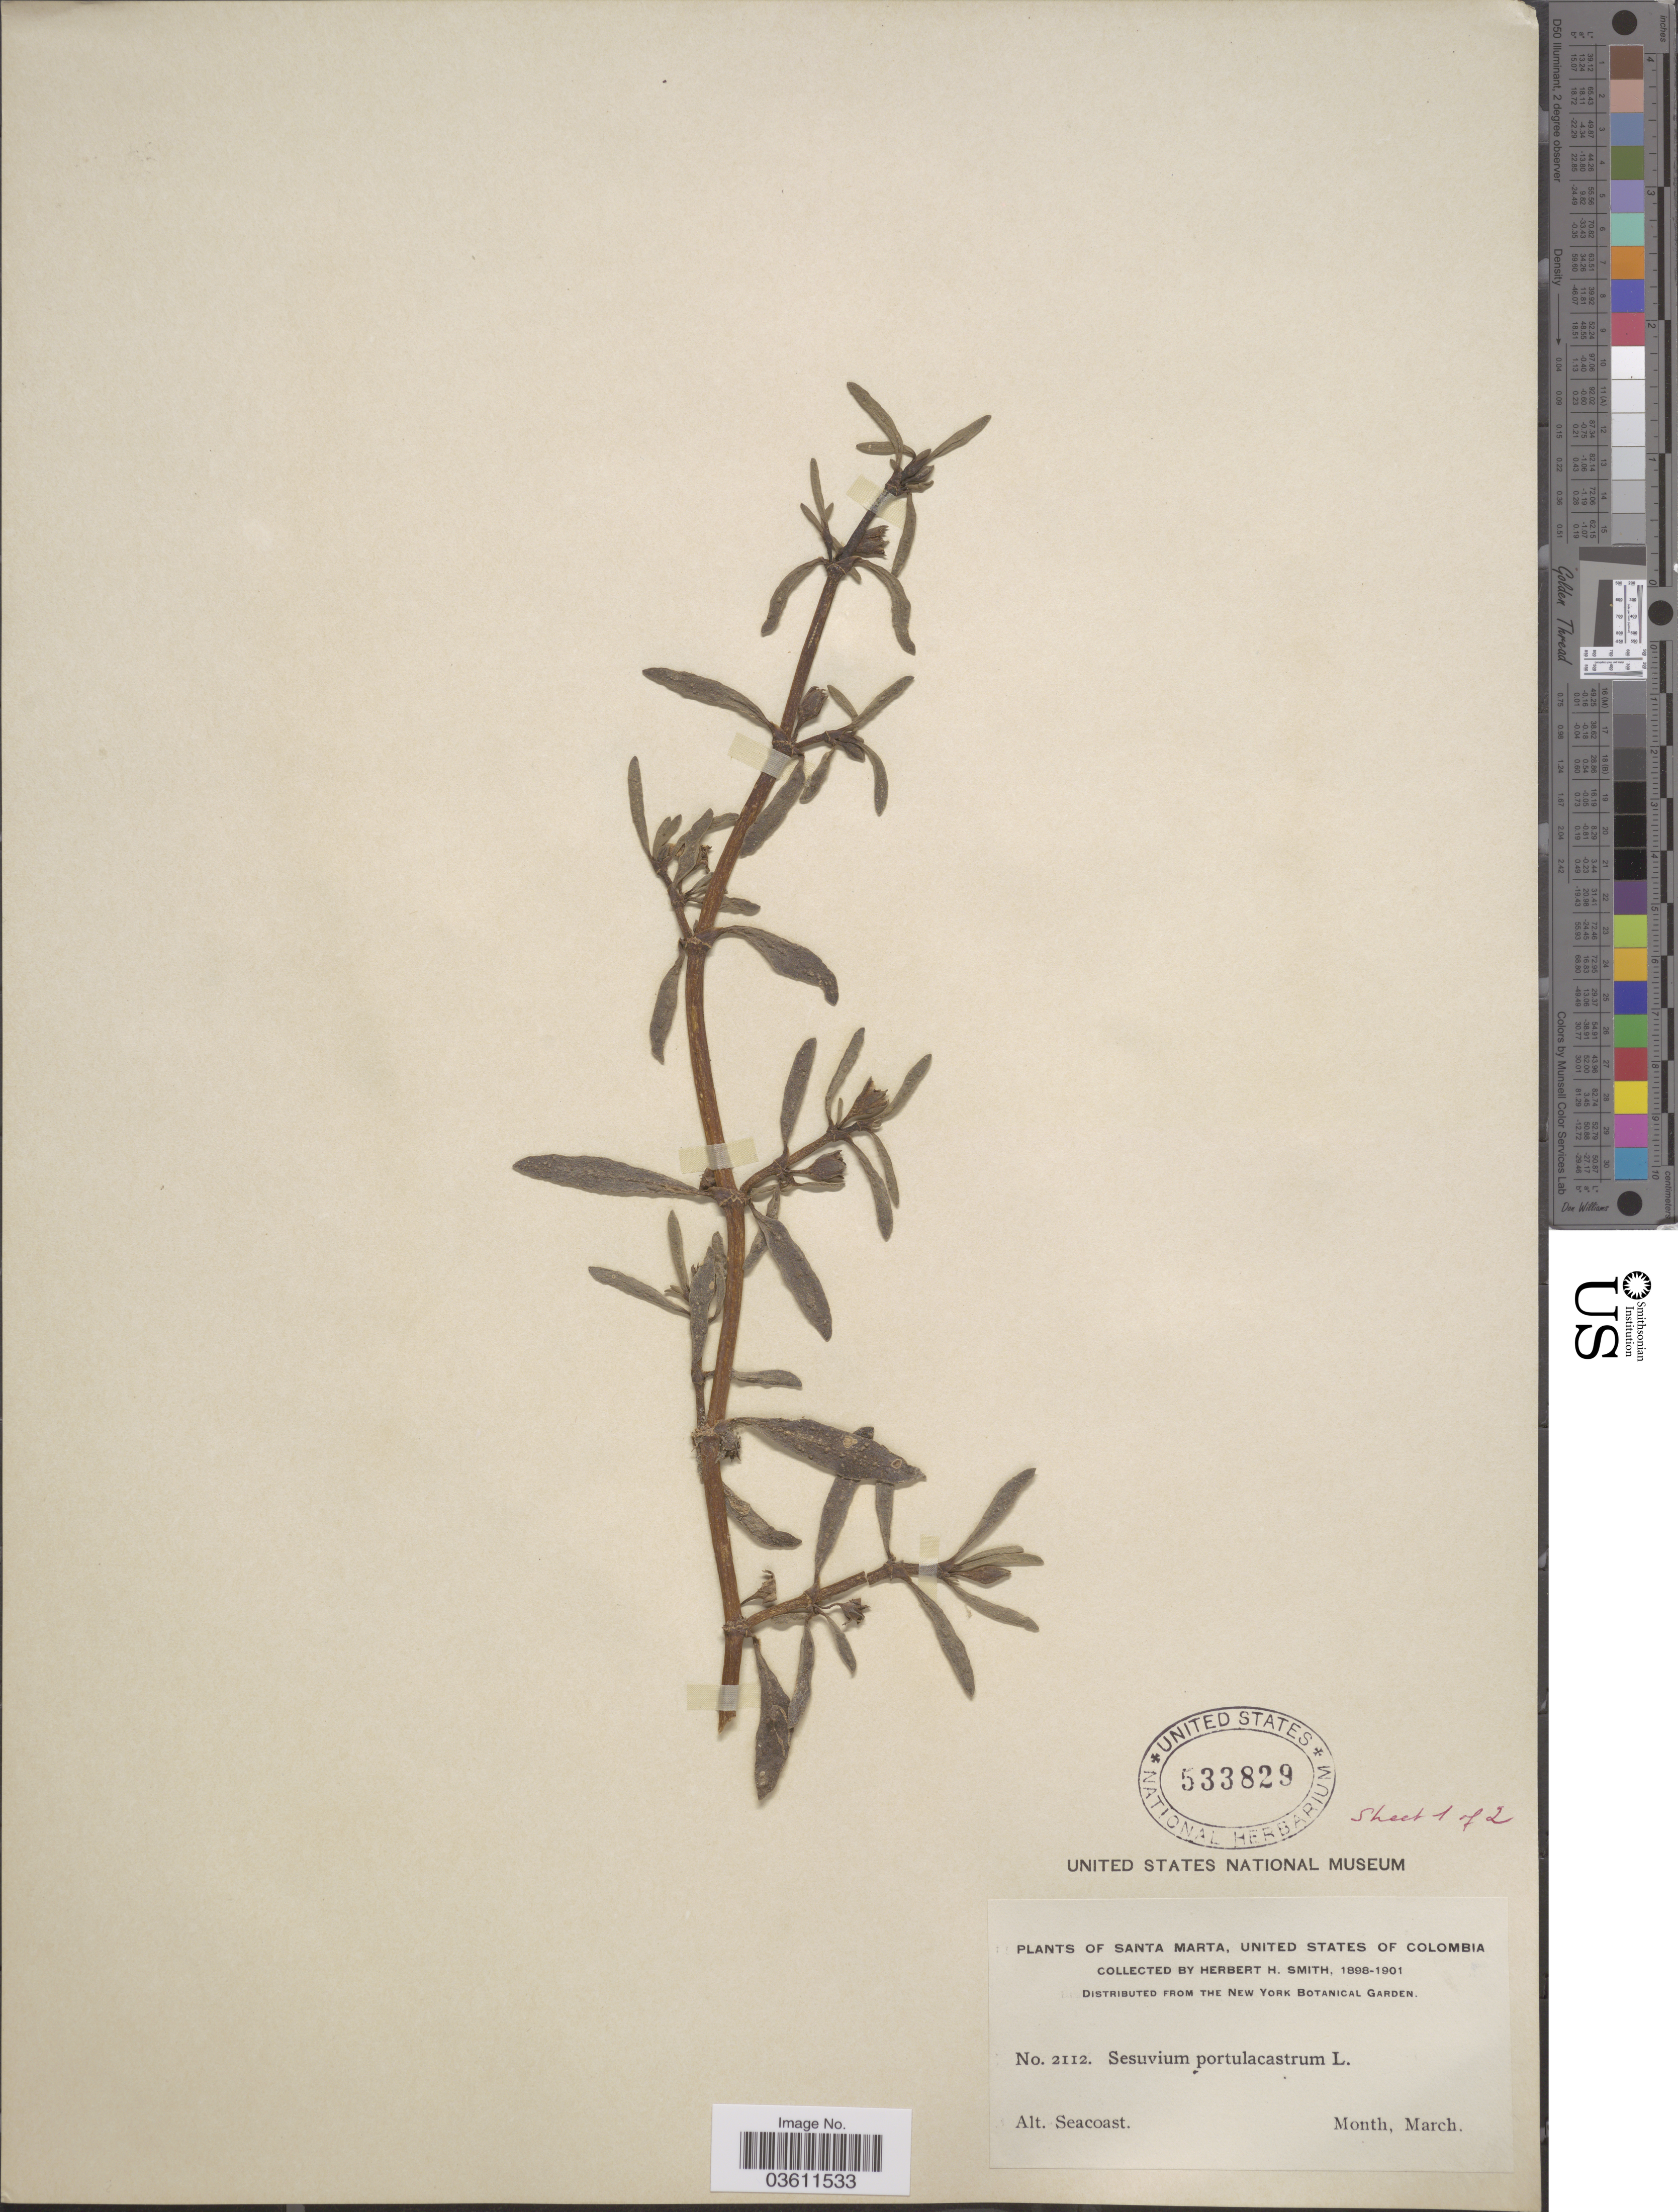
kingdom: Plantae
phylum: Tracheophyta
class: Magnoliopsida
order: Caryophyllales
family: Aizoaceae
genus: Sesuvium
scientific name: Sesuvium portulacastrum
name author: (L.) L.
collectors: Herbert H. Smith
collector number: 2112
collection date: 1898-03/1901-03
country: Colombia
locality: Santa Marta, United States of Colombia.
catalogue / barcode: US 533829